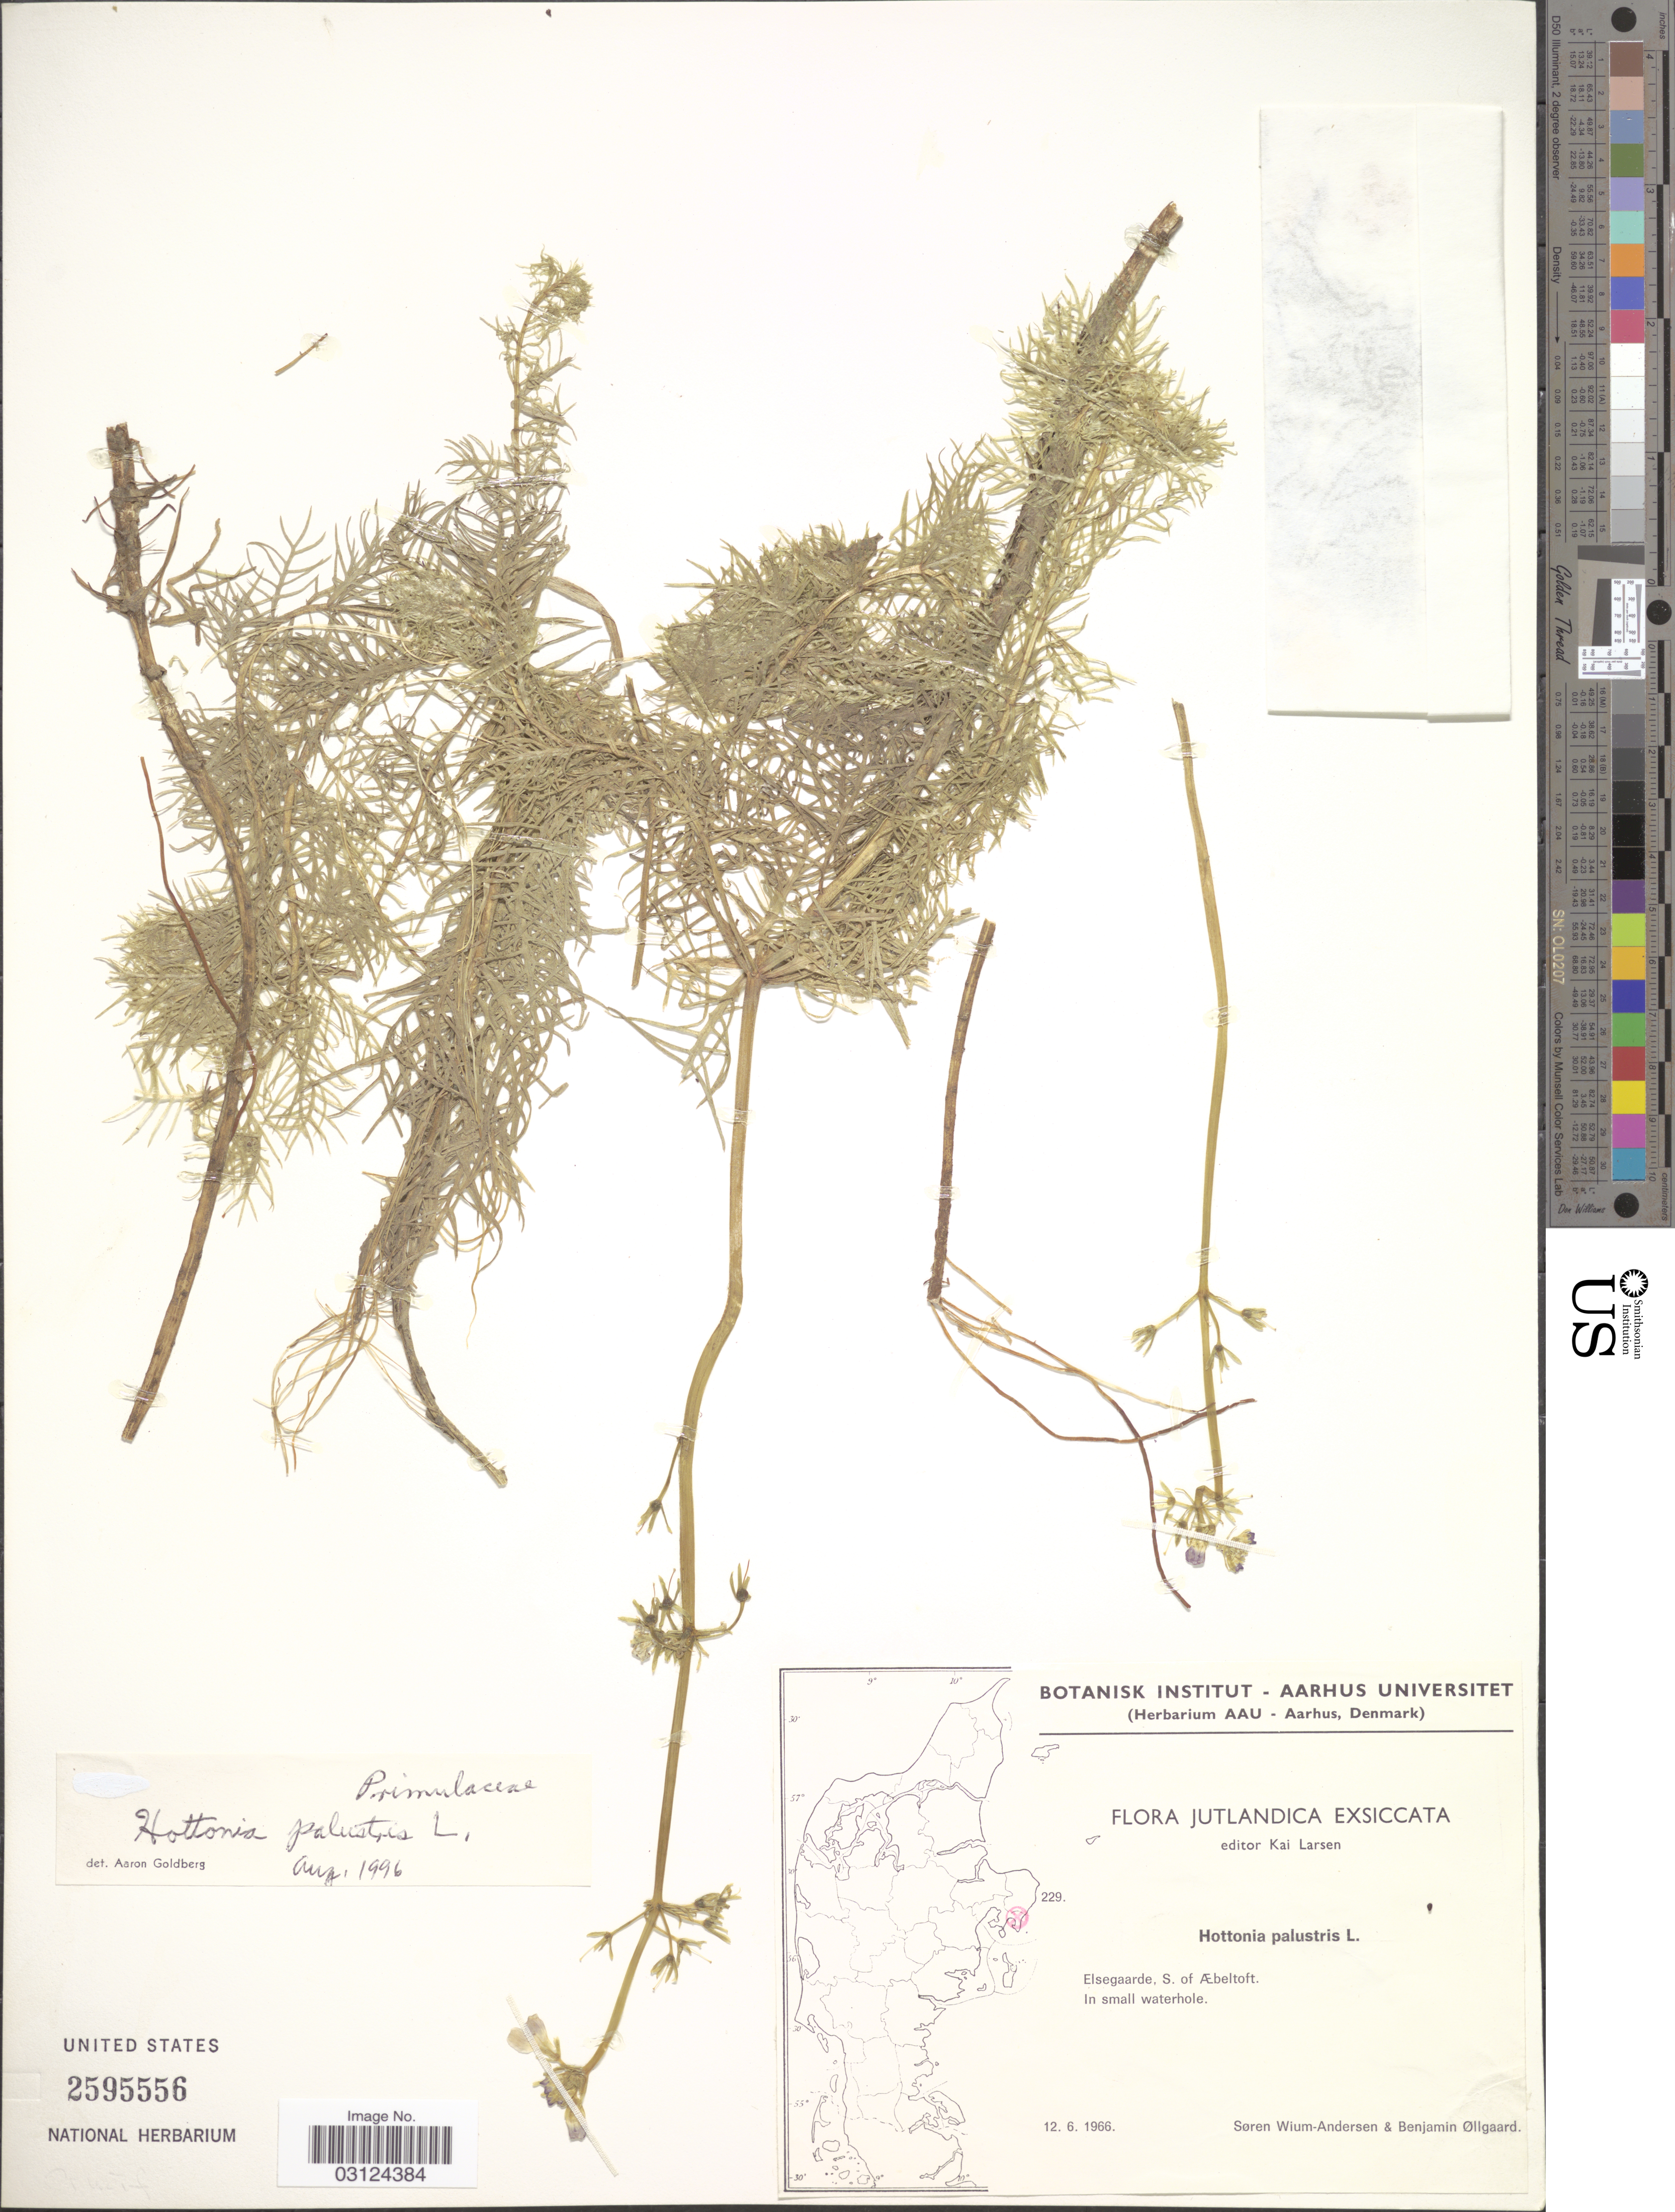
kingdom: Plantae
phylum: Tracheophyta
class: Magnoliopsida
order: Ericales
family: Primulaceae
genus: Hottonia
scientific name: Hottonia palustris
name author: L.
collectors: S. Wium-Andersen & B. Øllgaard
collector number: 229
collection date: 1966-06-12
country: Denmark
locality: Jutlandica, Elsegaarde, S. of Abeltoft.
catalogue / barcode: US 2595556